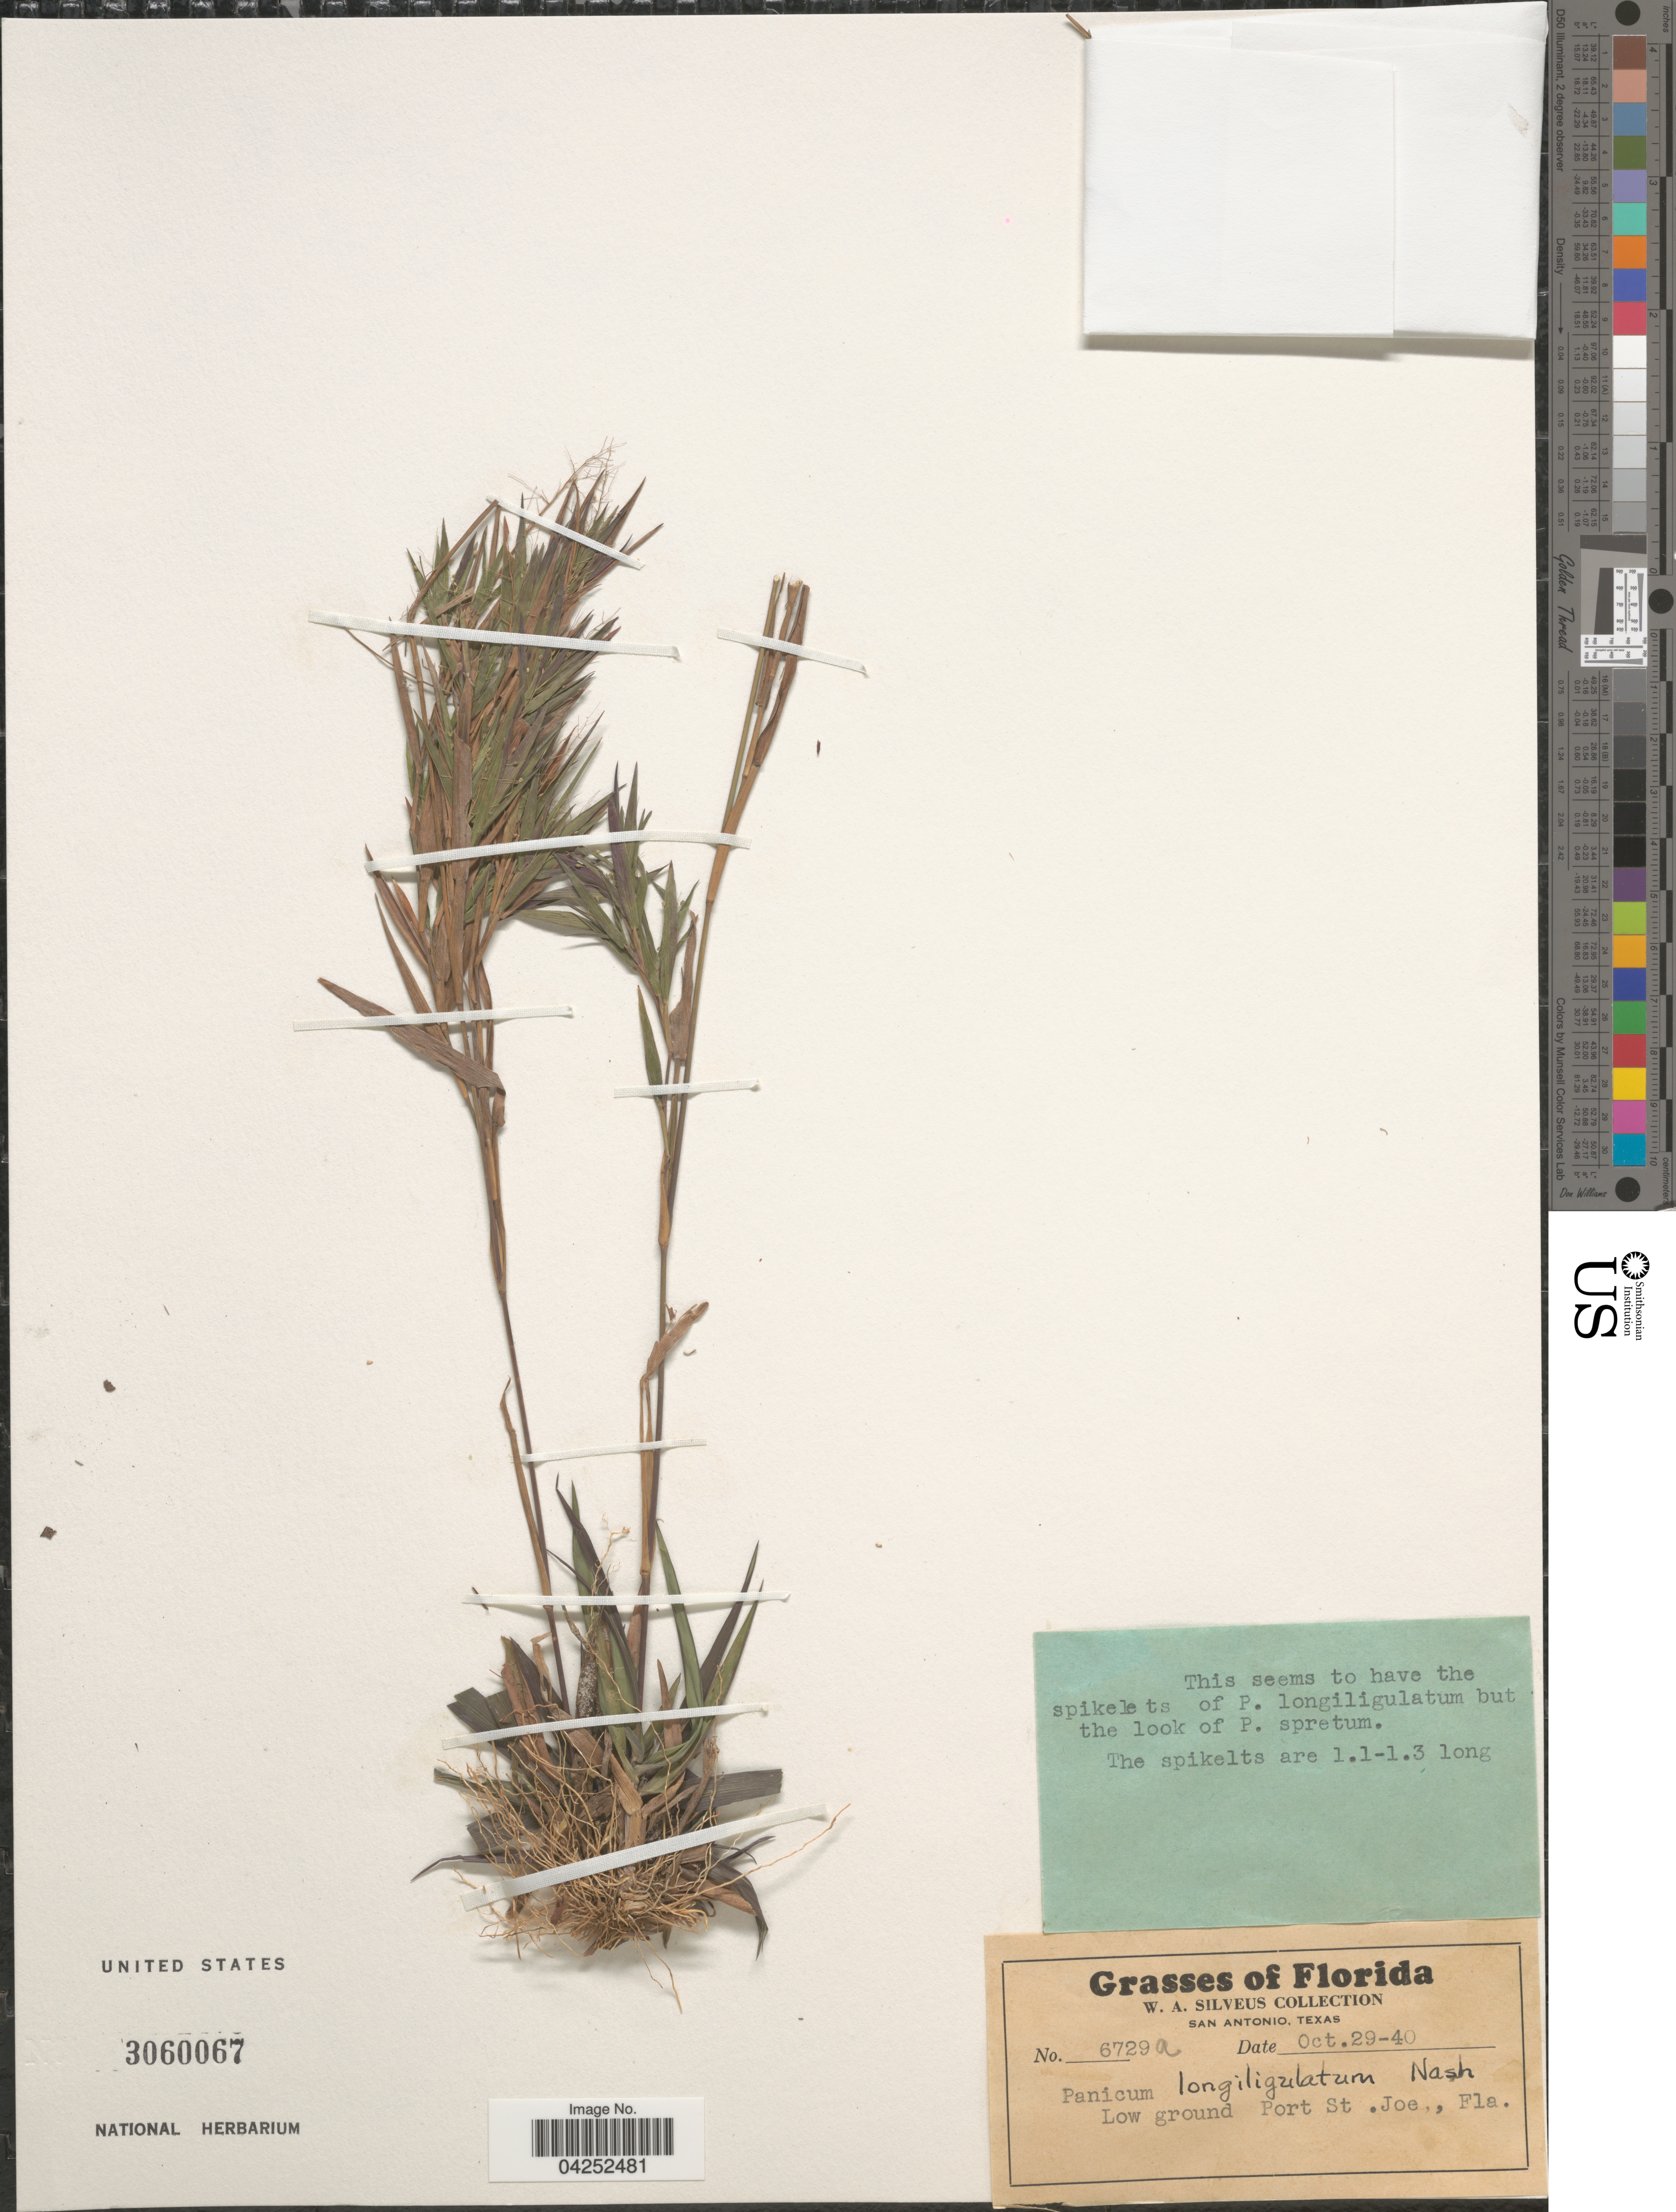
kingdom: Plantae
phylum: Tracheophyta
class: Liliopsida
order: Poales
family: Poaceae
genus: Dichanthelium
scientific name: Dichanthelium bicknellii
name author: (Nash) LeBlond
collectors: W. Silveus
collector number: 6729a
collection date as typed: Transcribed d/m/y: 29/10/40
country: United States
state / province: Florida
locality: Low ground Port St .Joe.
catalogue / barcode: US 3060067